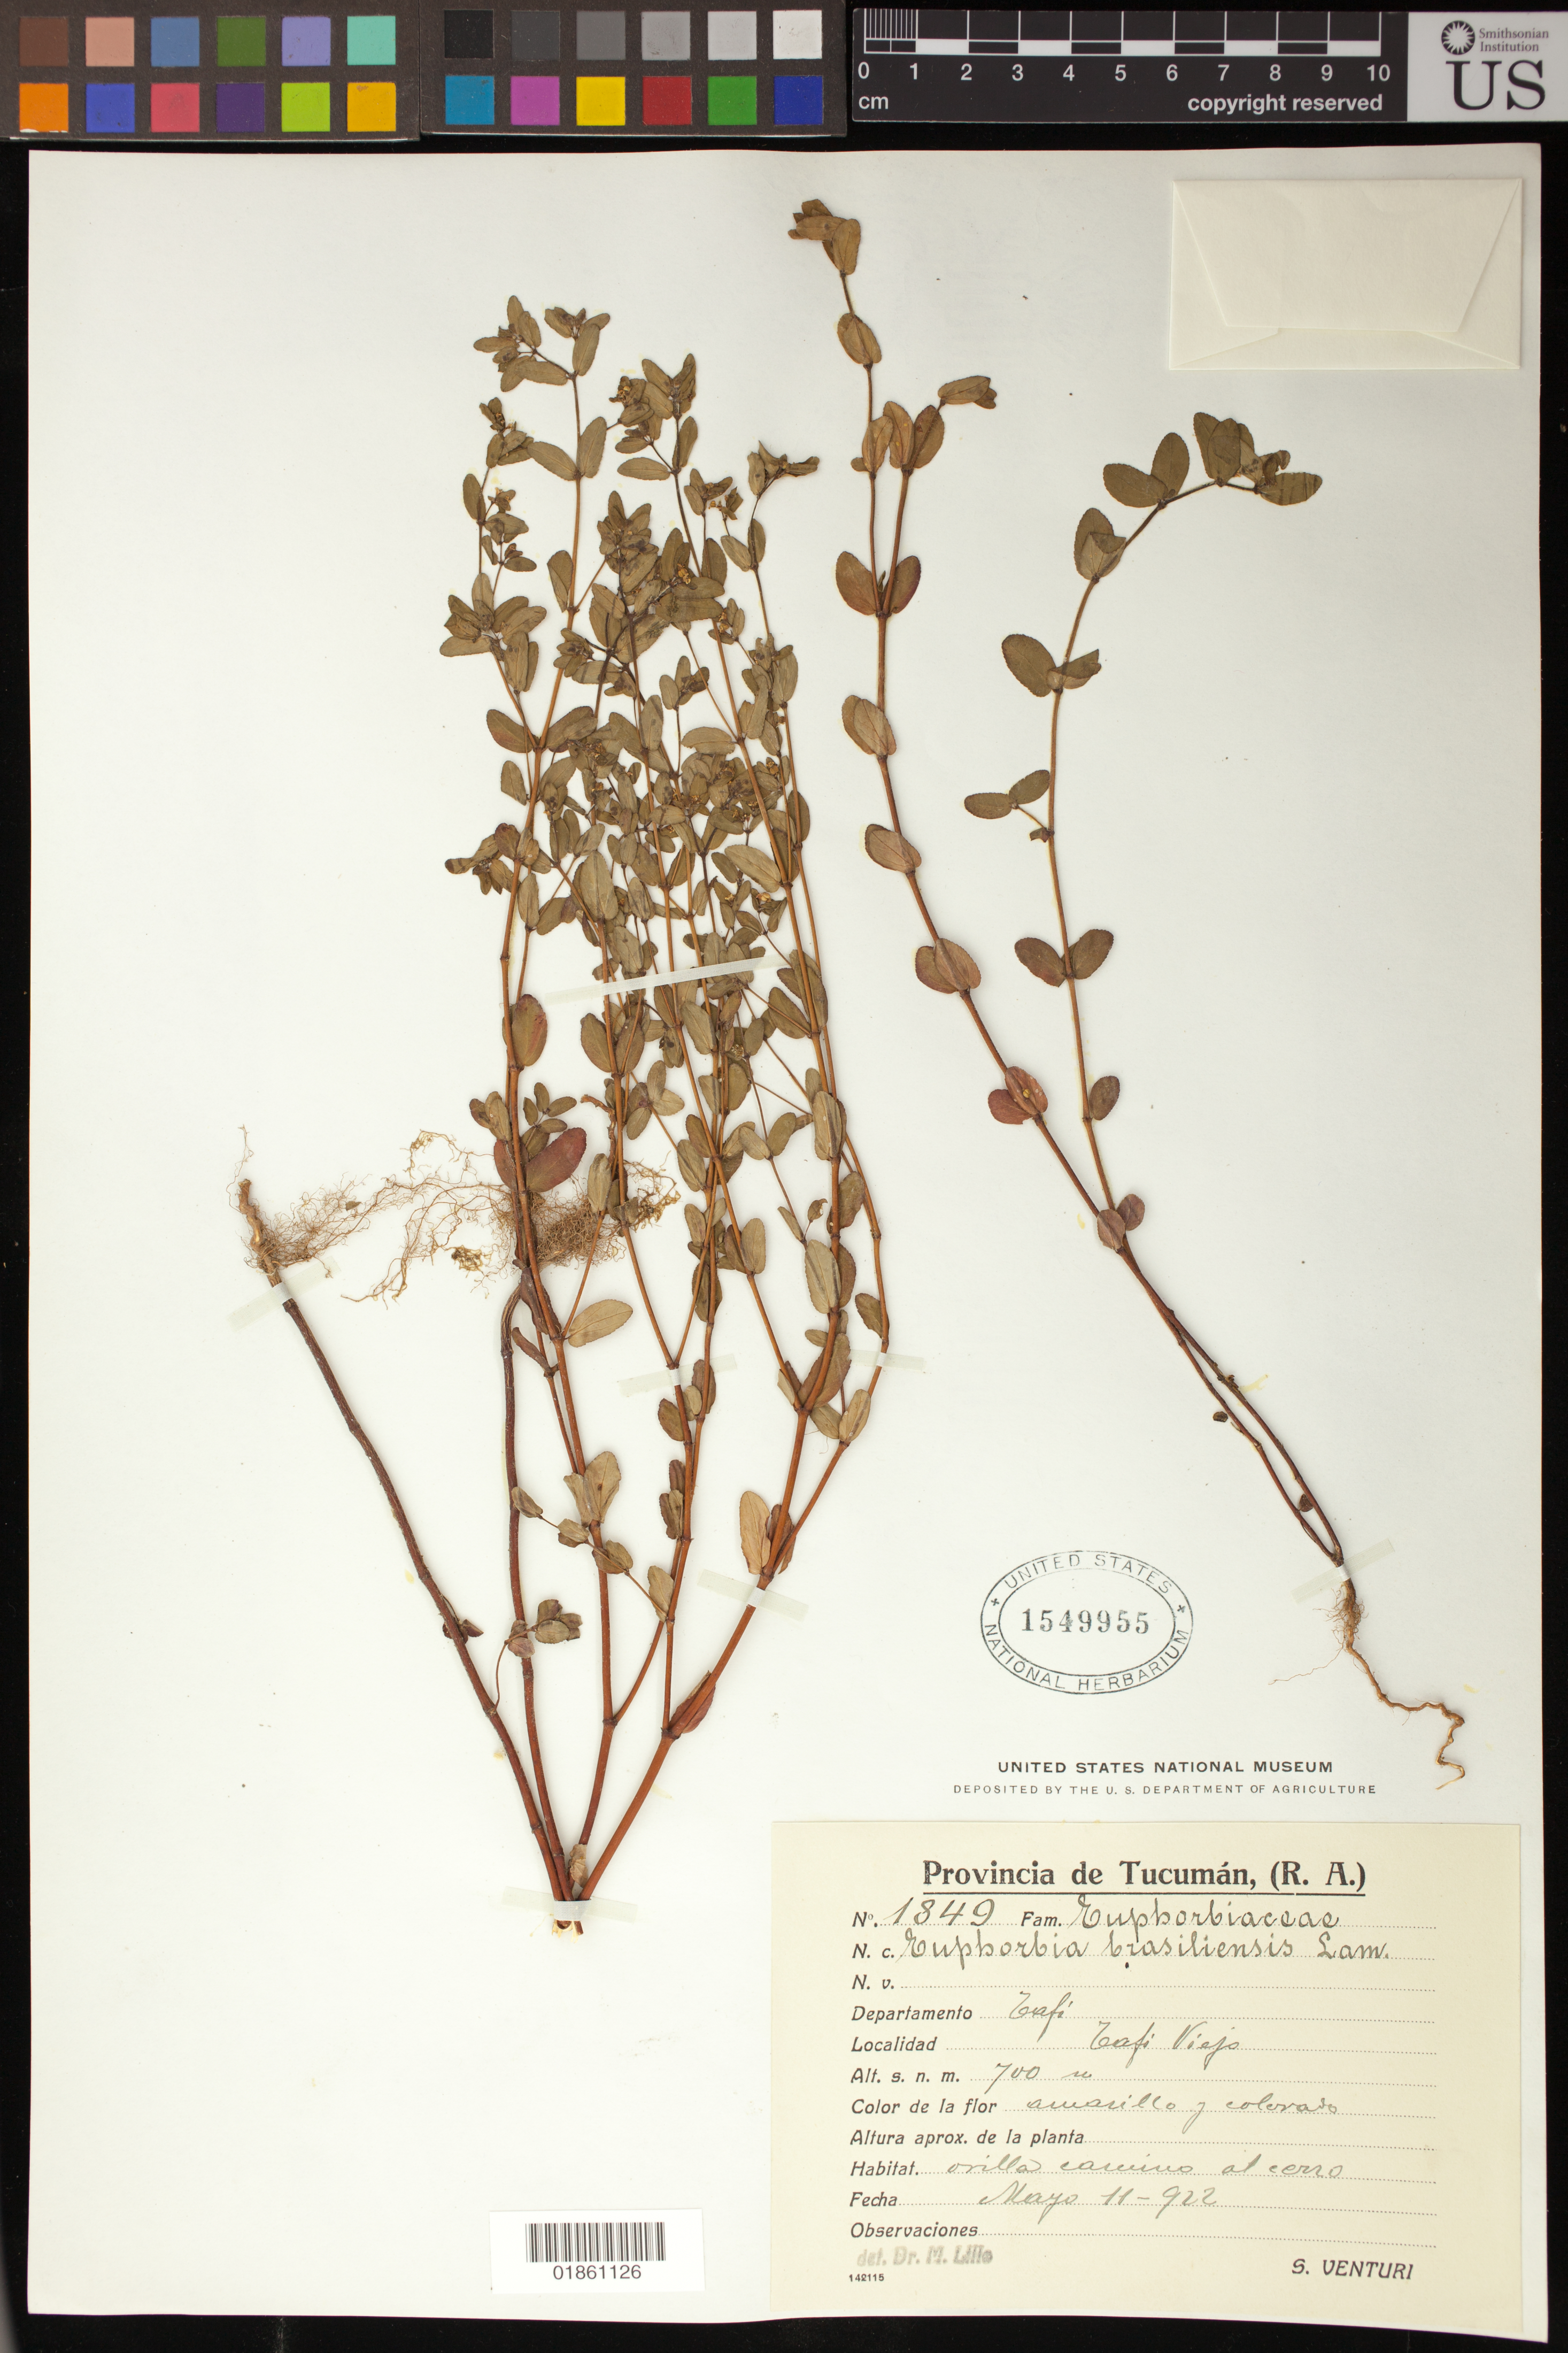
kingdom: Plantae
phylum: Tracheophyta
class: Magnoliopsida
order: Malpighiales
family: Euphorbiaceae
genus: Euphorbia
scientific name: Euphorbia hyssopifolia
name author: L.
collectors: S. Venturi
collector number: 1849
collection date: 1922-05-11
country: Argentina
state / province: Tucuman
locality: Departmento Tafi; Localid Tafi Viejo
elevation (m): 700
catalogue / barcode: US 1549955